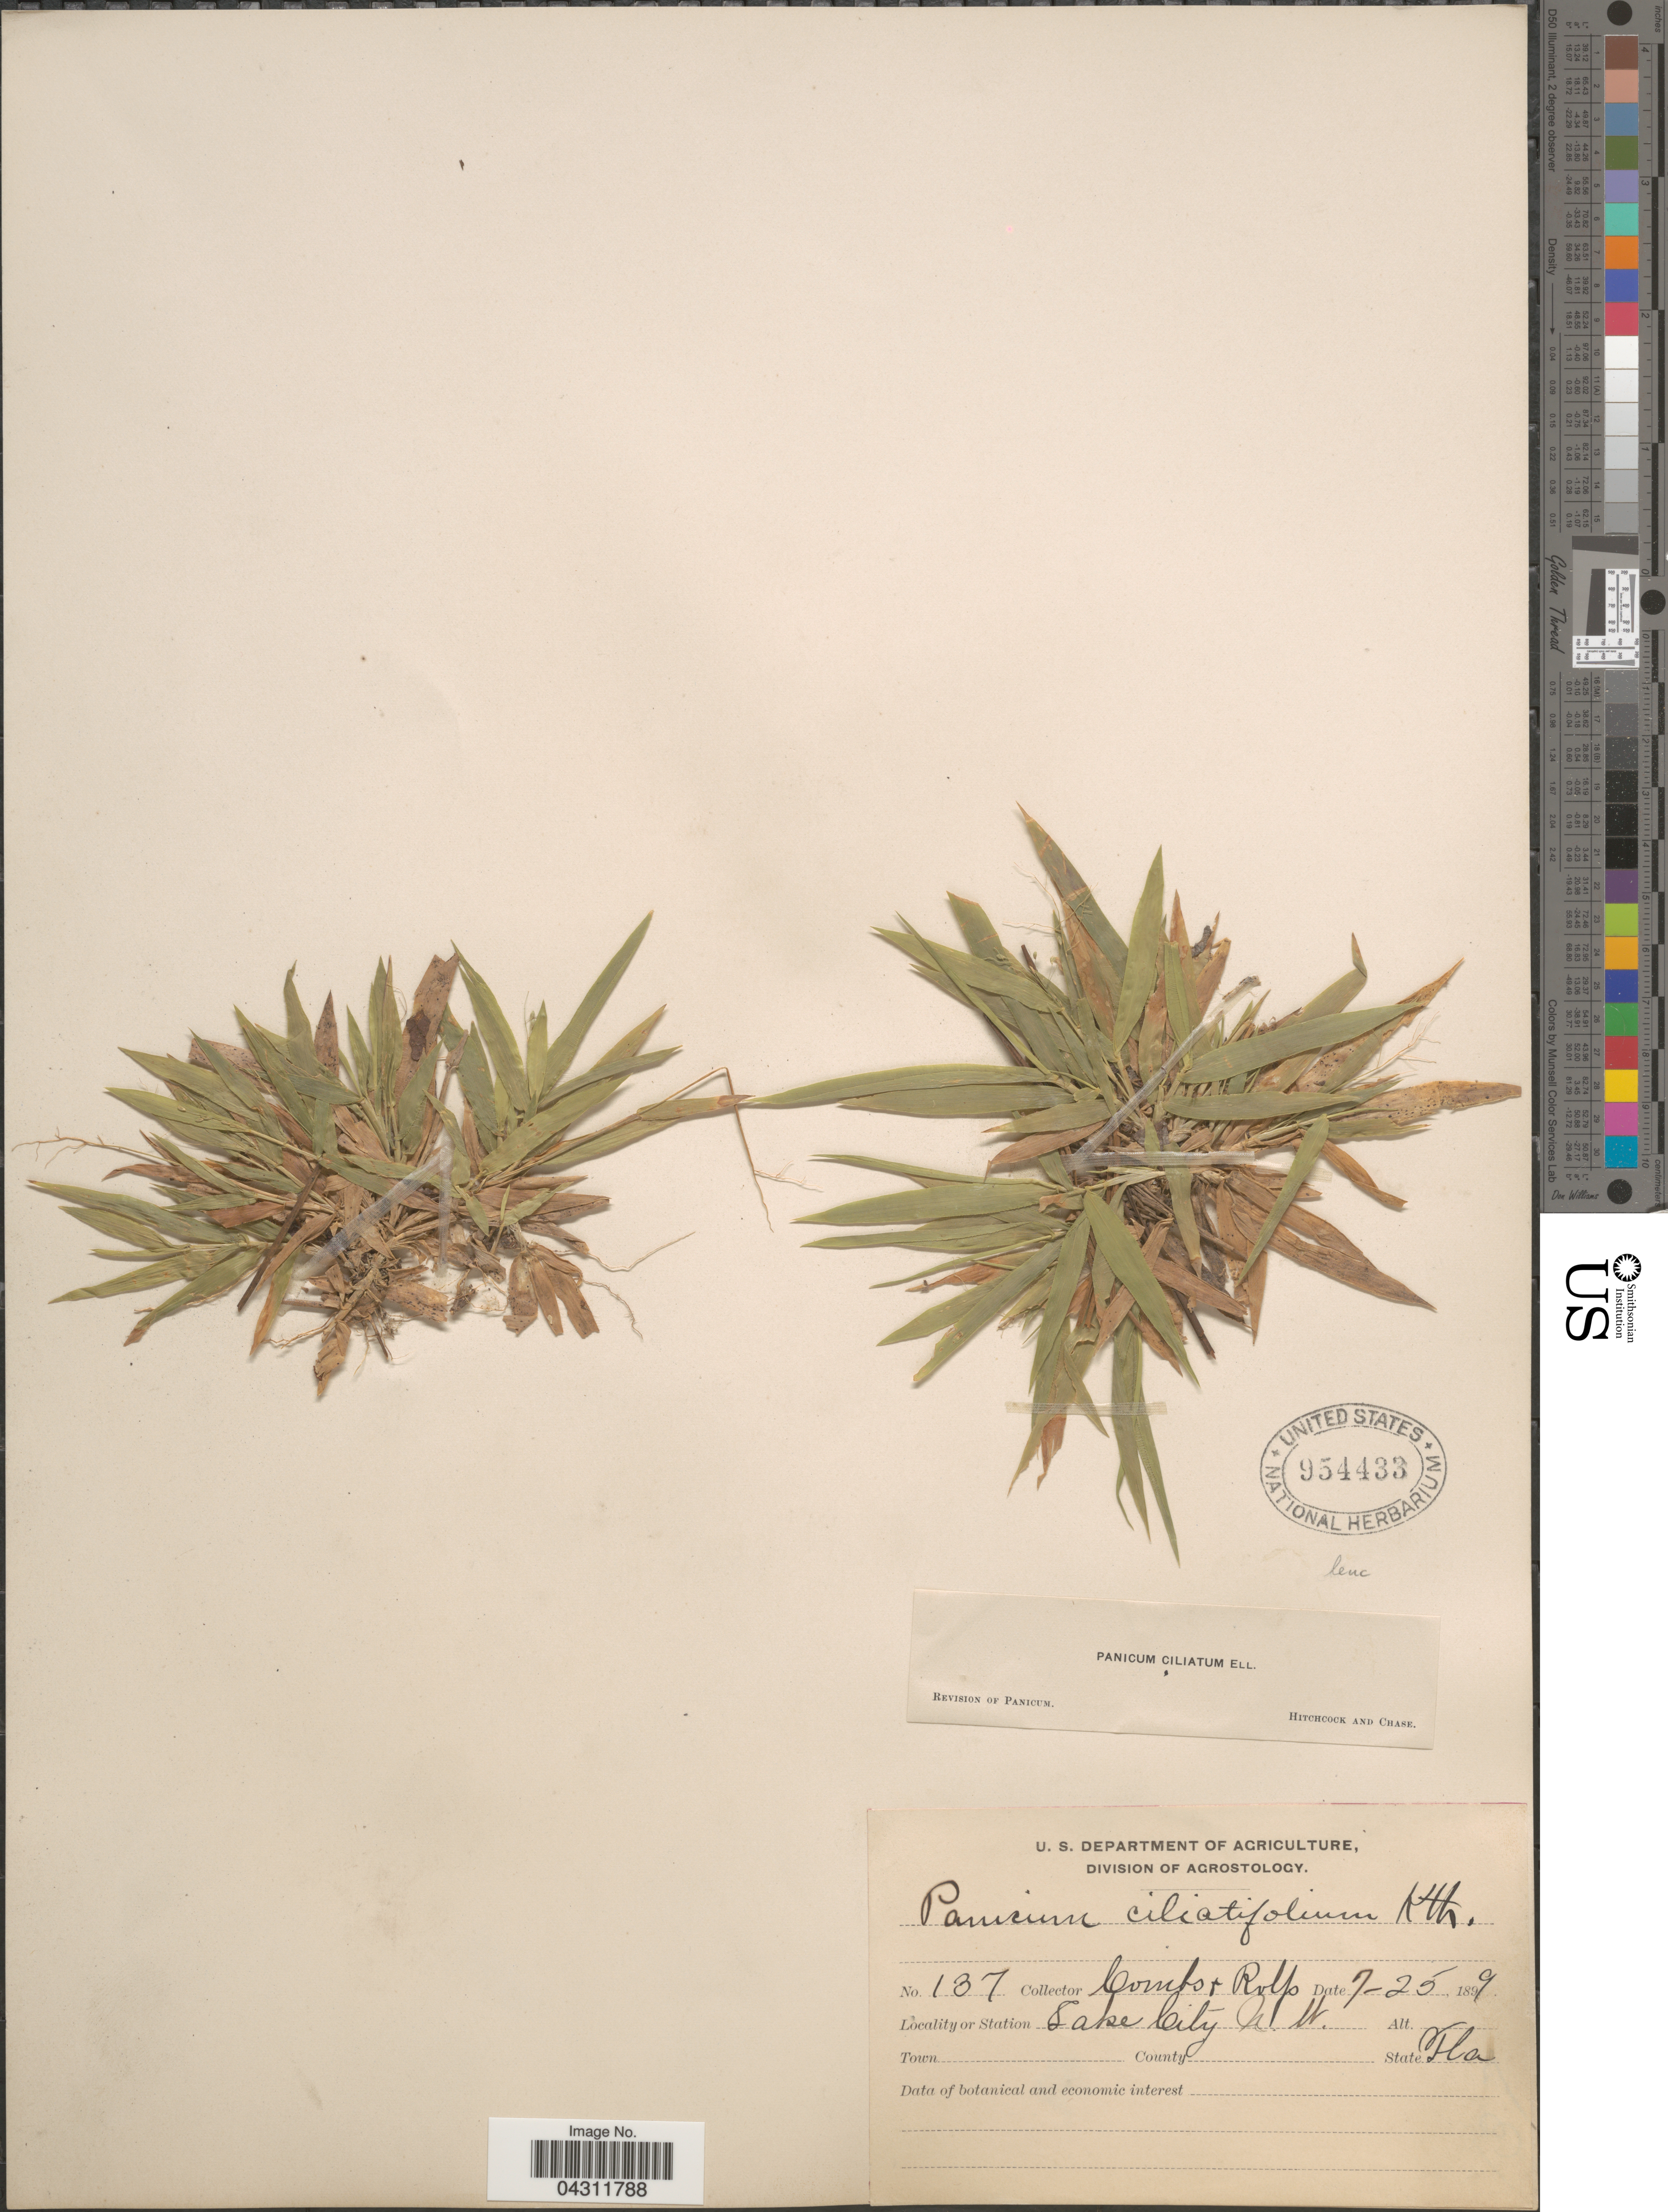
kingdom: Plantae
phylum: Tracheophyta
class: Liliopsida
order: Poales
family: Poaceae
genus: Dichanthelium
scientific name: Dichanthelium strigosum var. leucoblepharis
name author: (Trin.) Freckmann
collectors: -. Combs & Rolfs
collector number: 137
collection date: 1899-07-25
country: United States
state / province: Florida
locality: Lake City N.W.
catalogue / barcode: US 954433